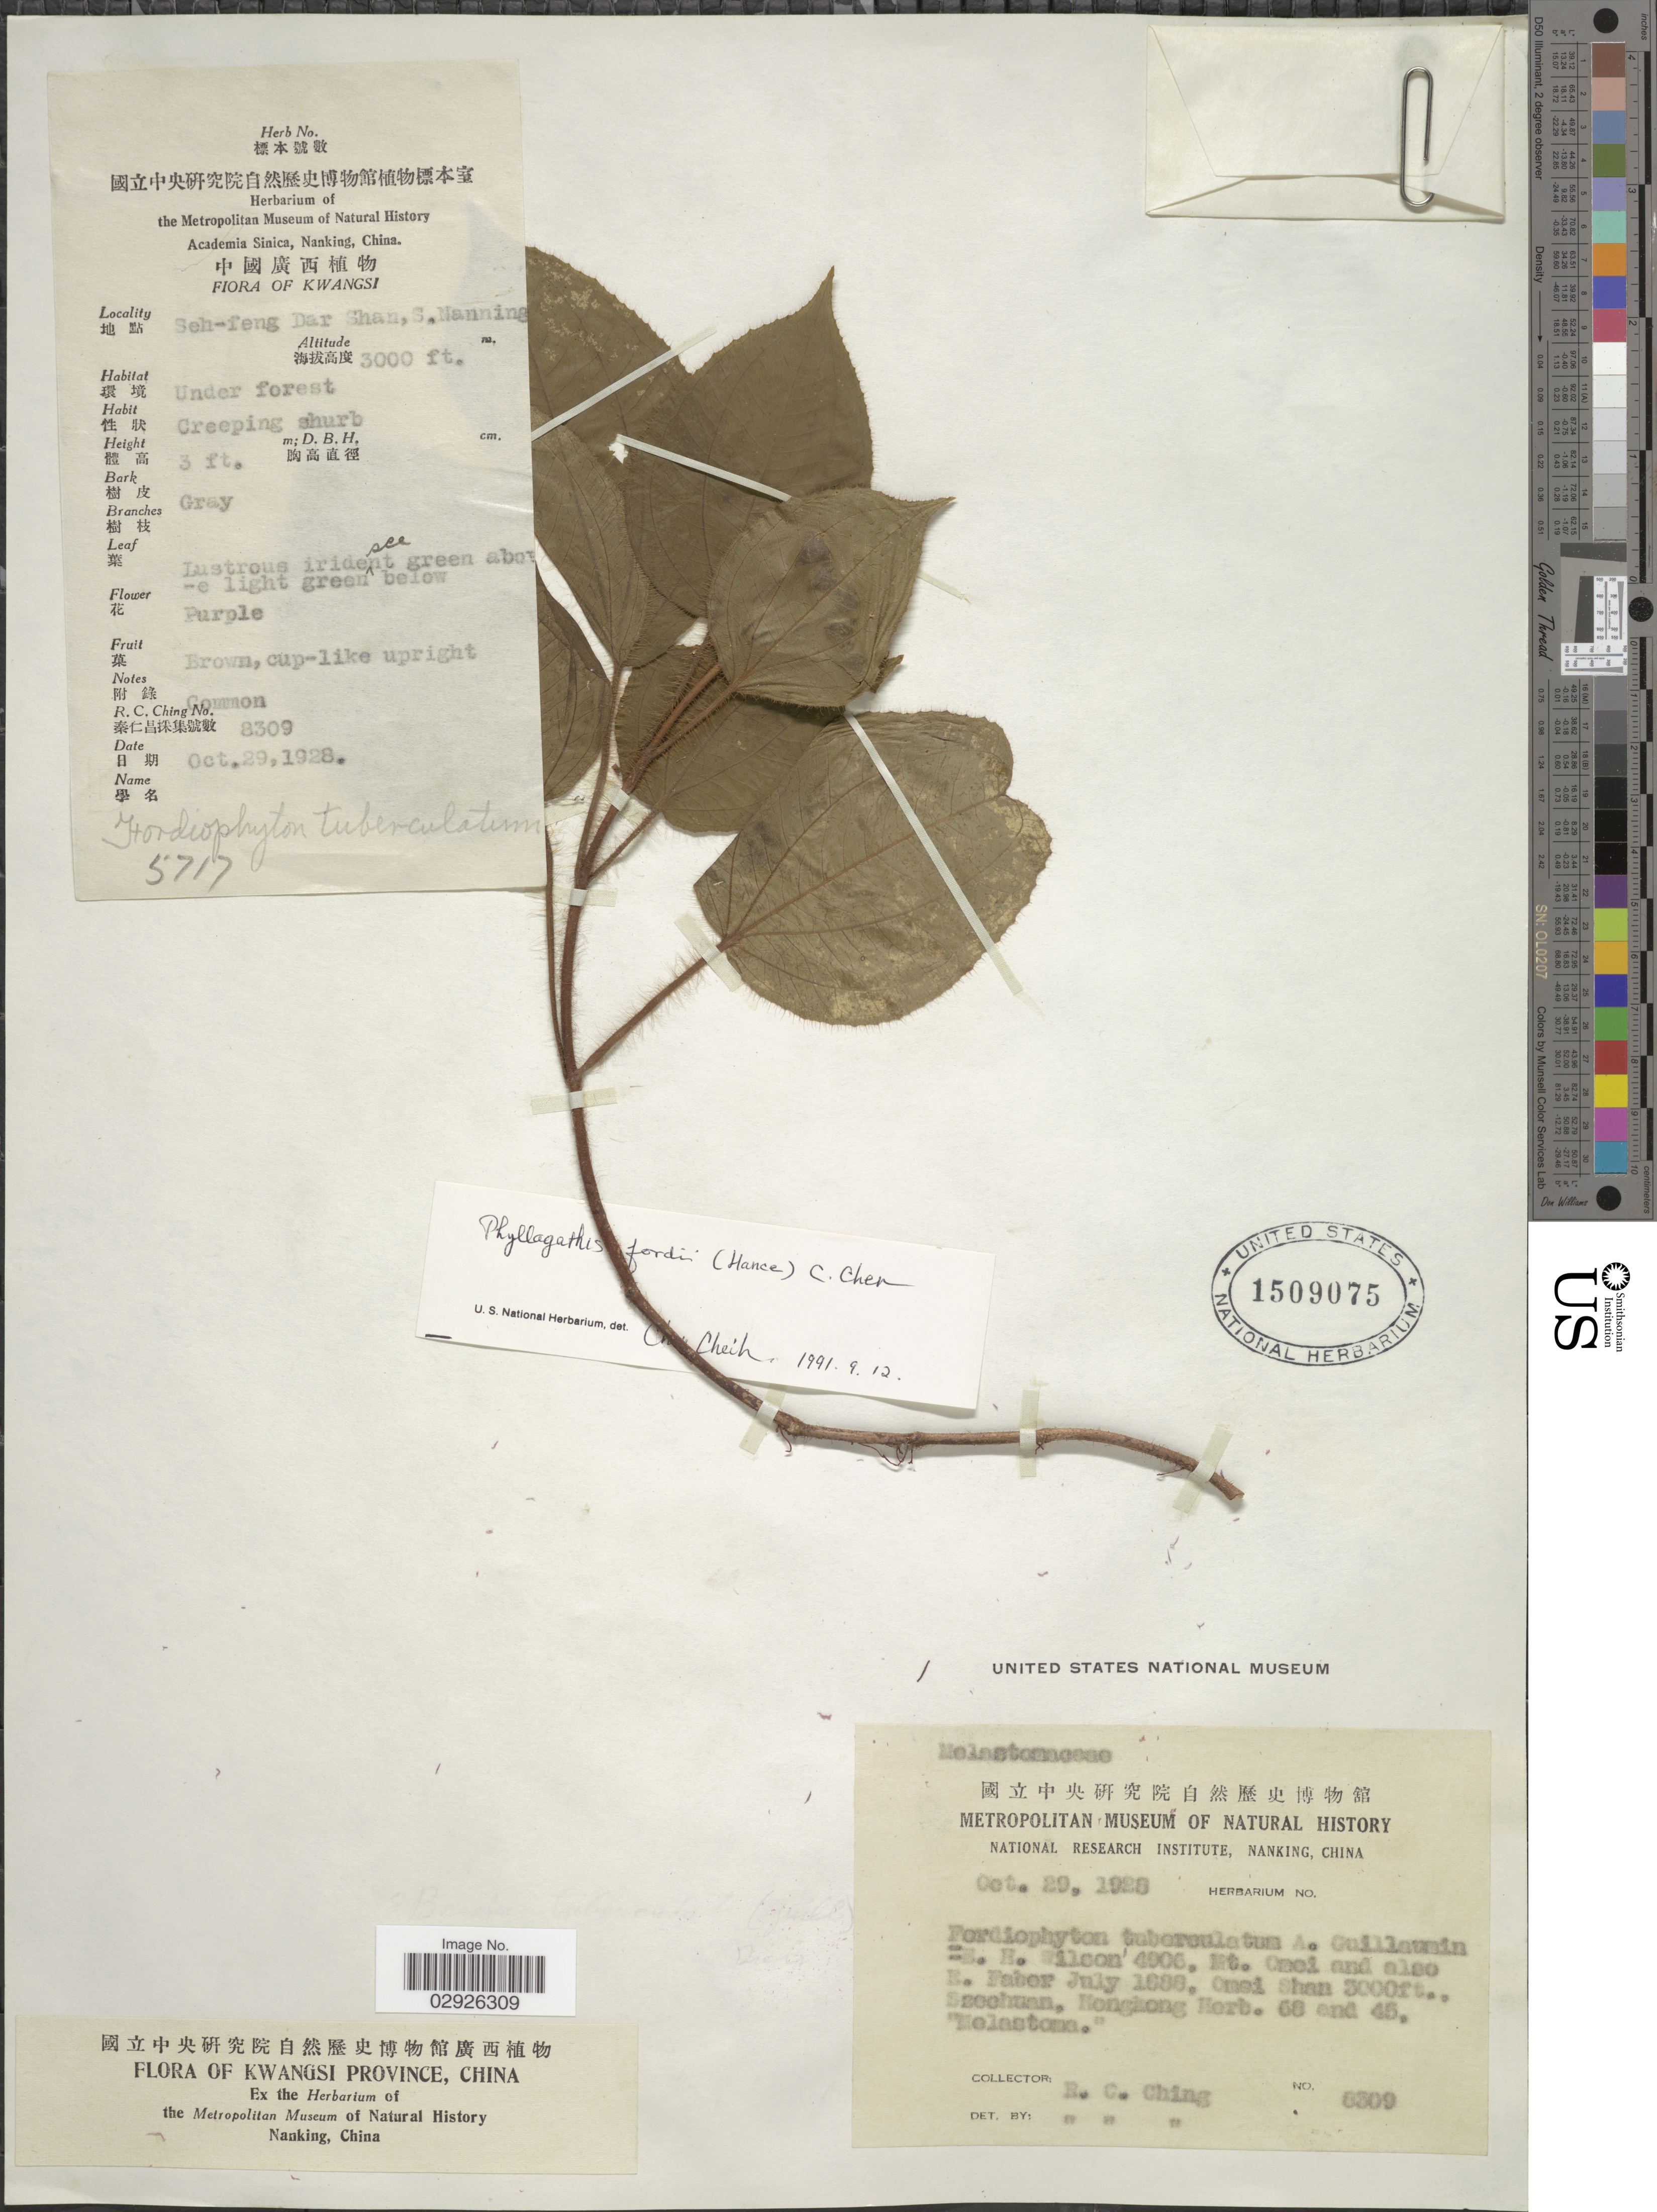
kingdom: Plantae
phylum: Tracheophyta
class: Magnoliopsida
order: Myrtales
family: Melastomataceae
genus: Bredia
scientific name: Bredia fordii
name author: (Hance) Diels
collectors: R. C. Ching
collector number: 8309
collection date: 1928-10-29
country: China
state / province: Guangxi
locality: Kwangsi Province, Mt. Omei and also E. Faber. Omei Shan Seh-feng Dar Shan, S. Nanning.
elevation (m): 914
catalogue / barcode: US 1509075